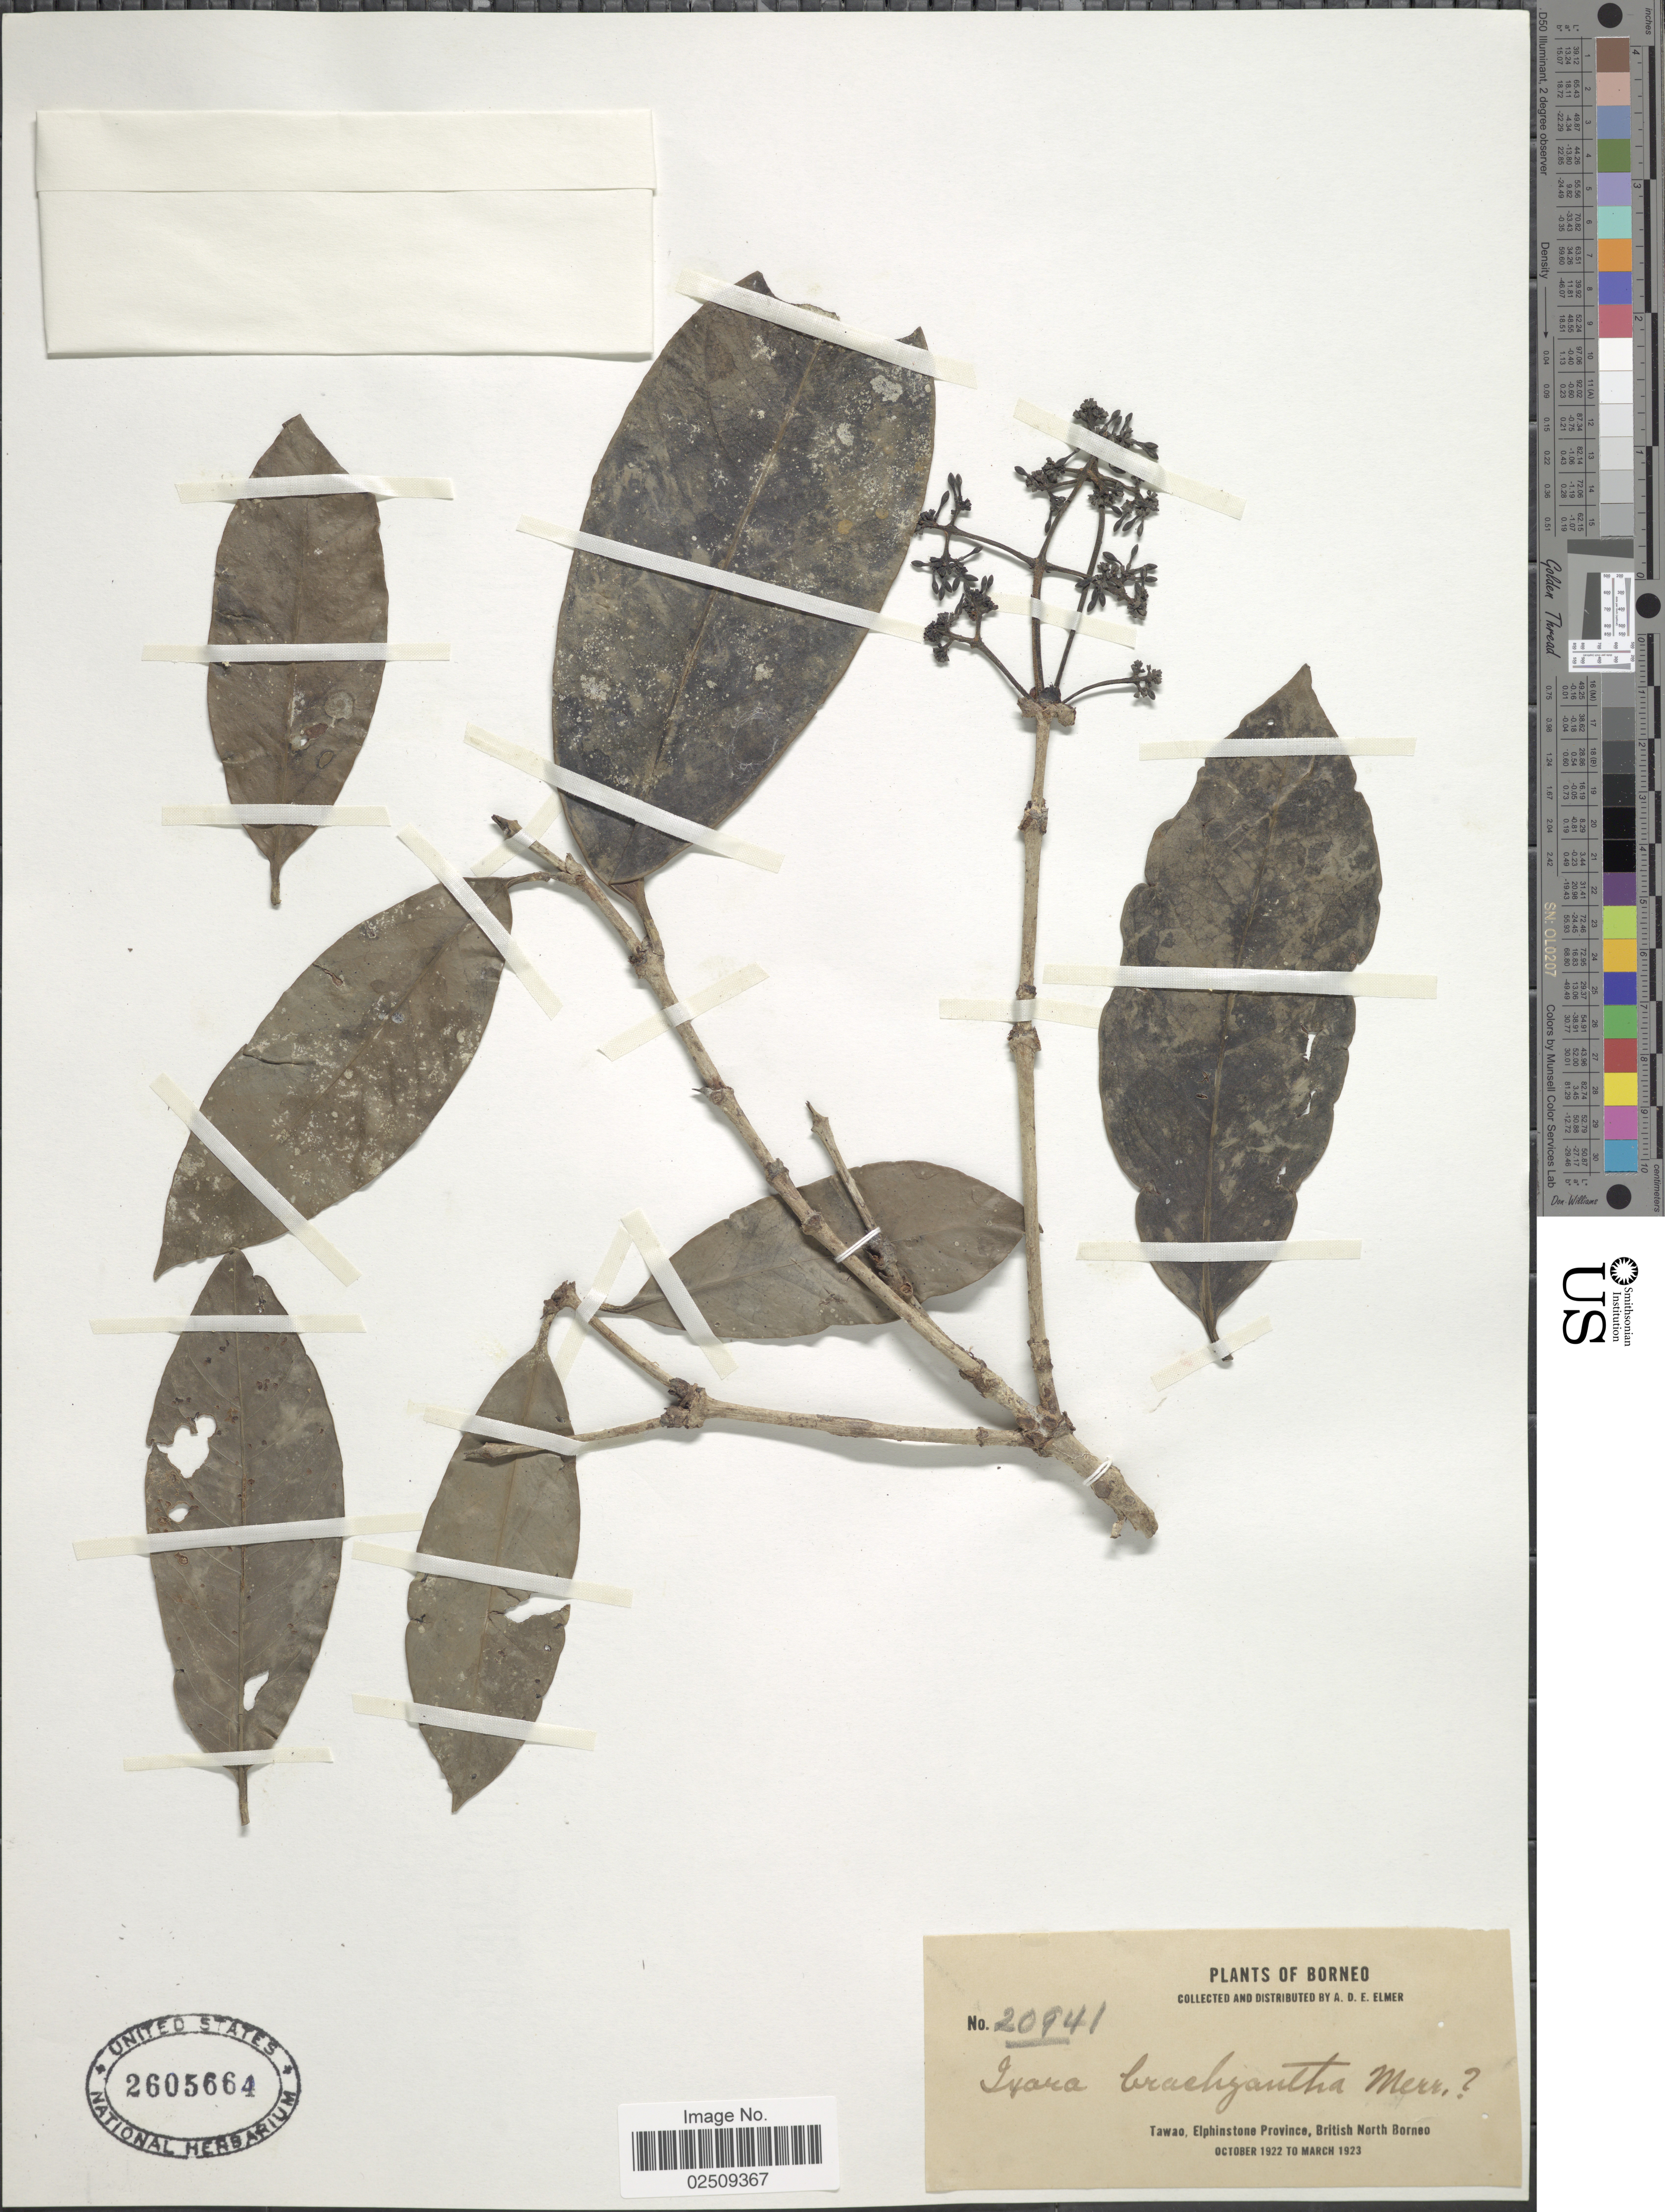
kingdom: Plantae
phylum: Tracheophyta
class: Magnoliopsida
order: Gentianales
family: Rubiaceae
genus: Ixora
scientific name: Ixora brachyantha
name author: Merr.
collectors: A. D. E. Elmer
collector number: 20941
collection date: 1922-10/1923-03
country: Malaysia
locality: Tawao, Elphinstone Province, British North Borneo.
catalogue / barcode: US 2605664